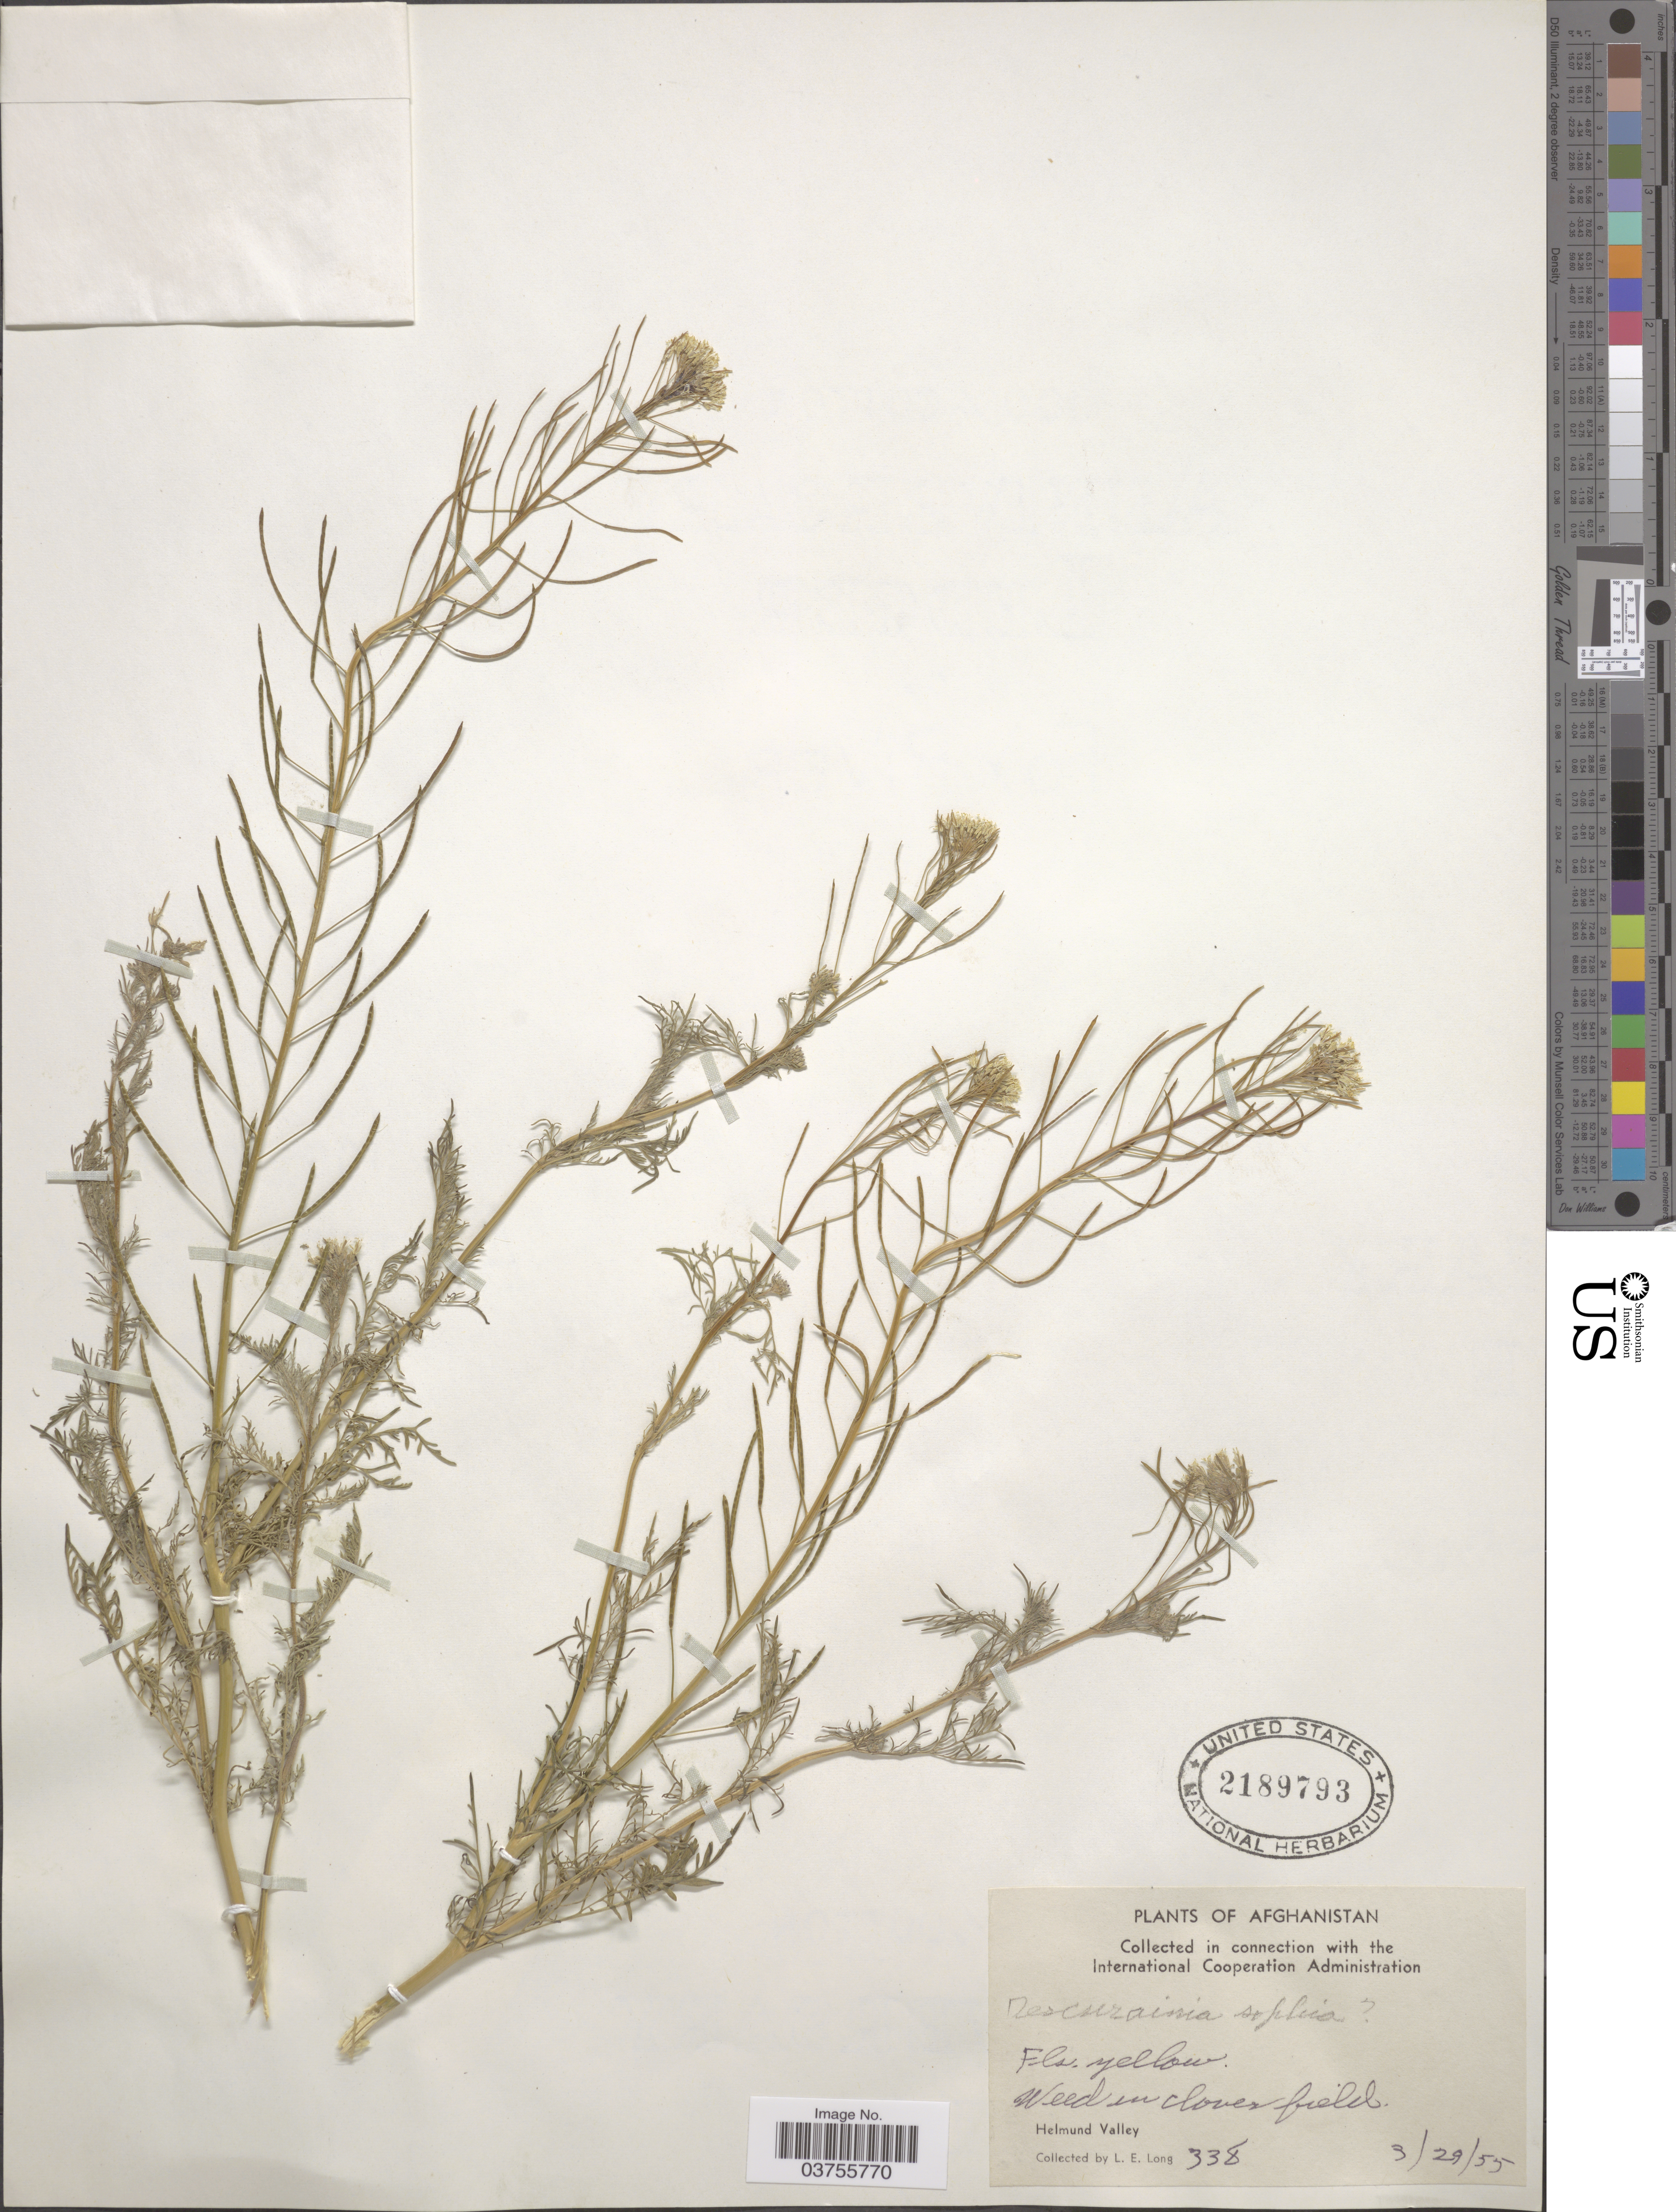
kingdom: Plantae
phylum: Tracheophyta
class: Magnoliopsida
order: Brassicales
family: Brassicaceae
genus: Sophia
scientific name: Sophia sophia (L.) Britton nom. illeg. (tautonym)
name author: (L.) Britton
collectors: L. E. Long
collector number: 338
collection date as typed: Transcribed d/m/y: 29/3/55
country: Afghanistan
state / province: Helmand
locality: Helmund Valley.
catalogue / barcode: US 2189793